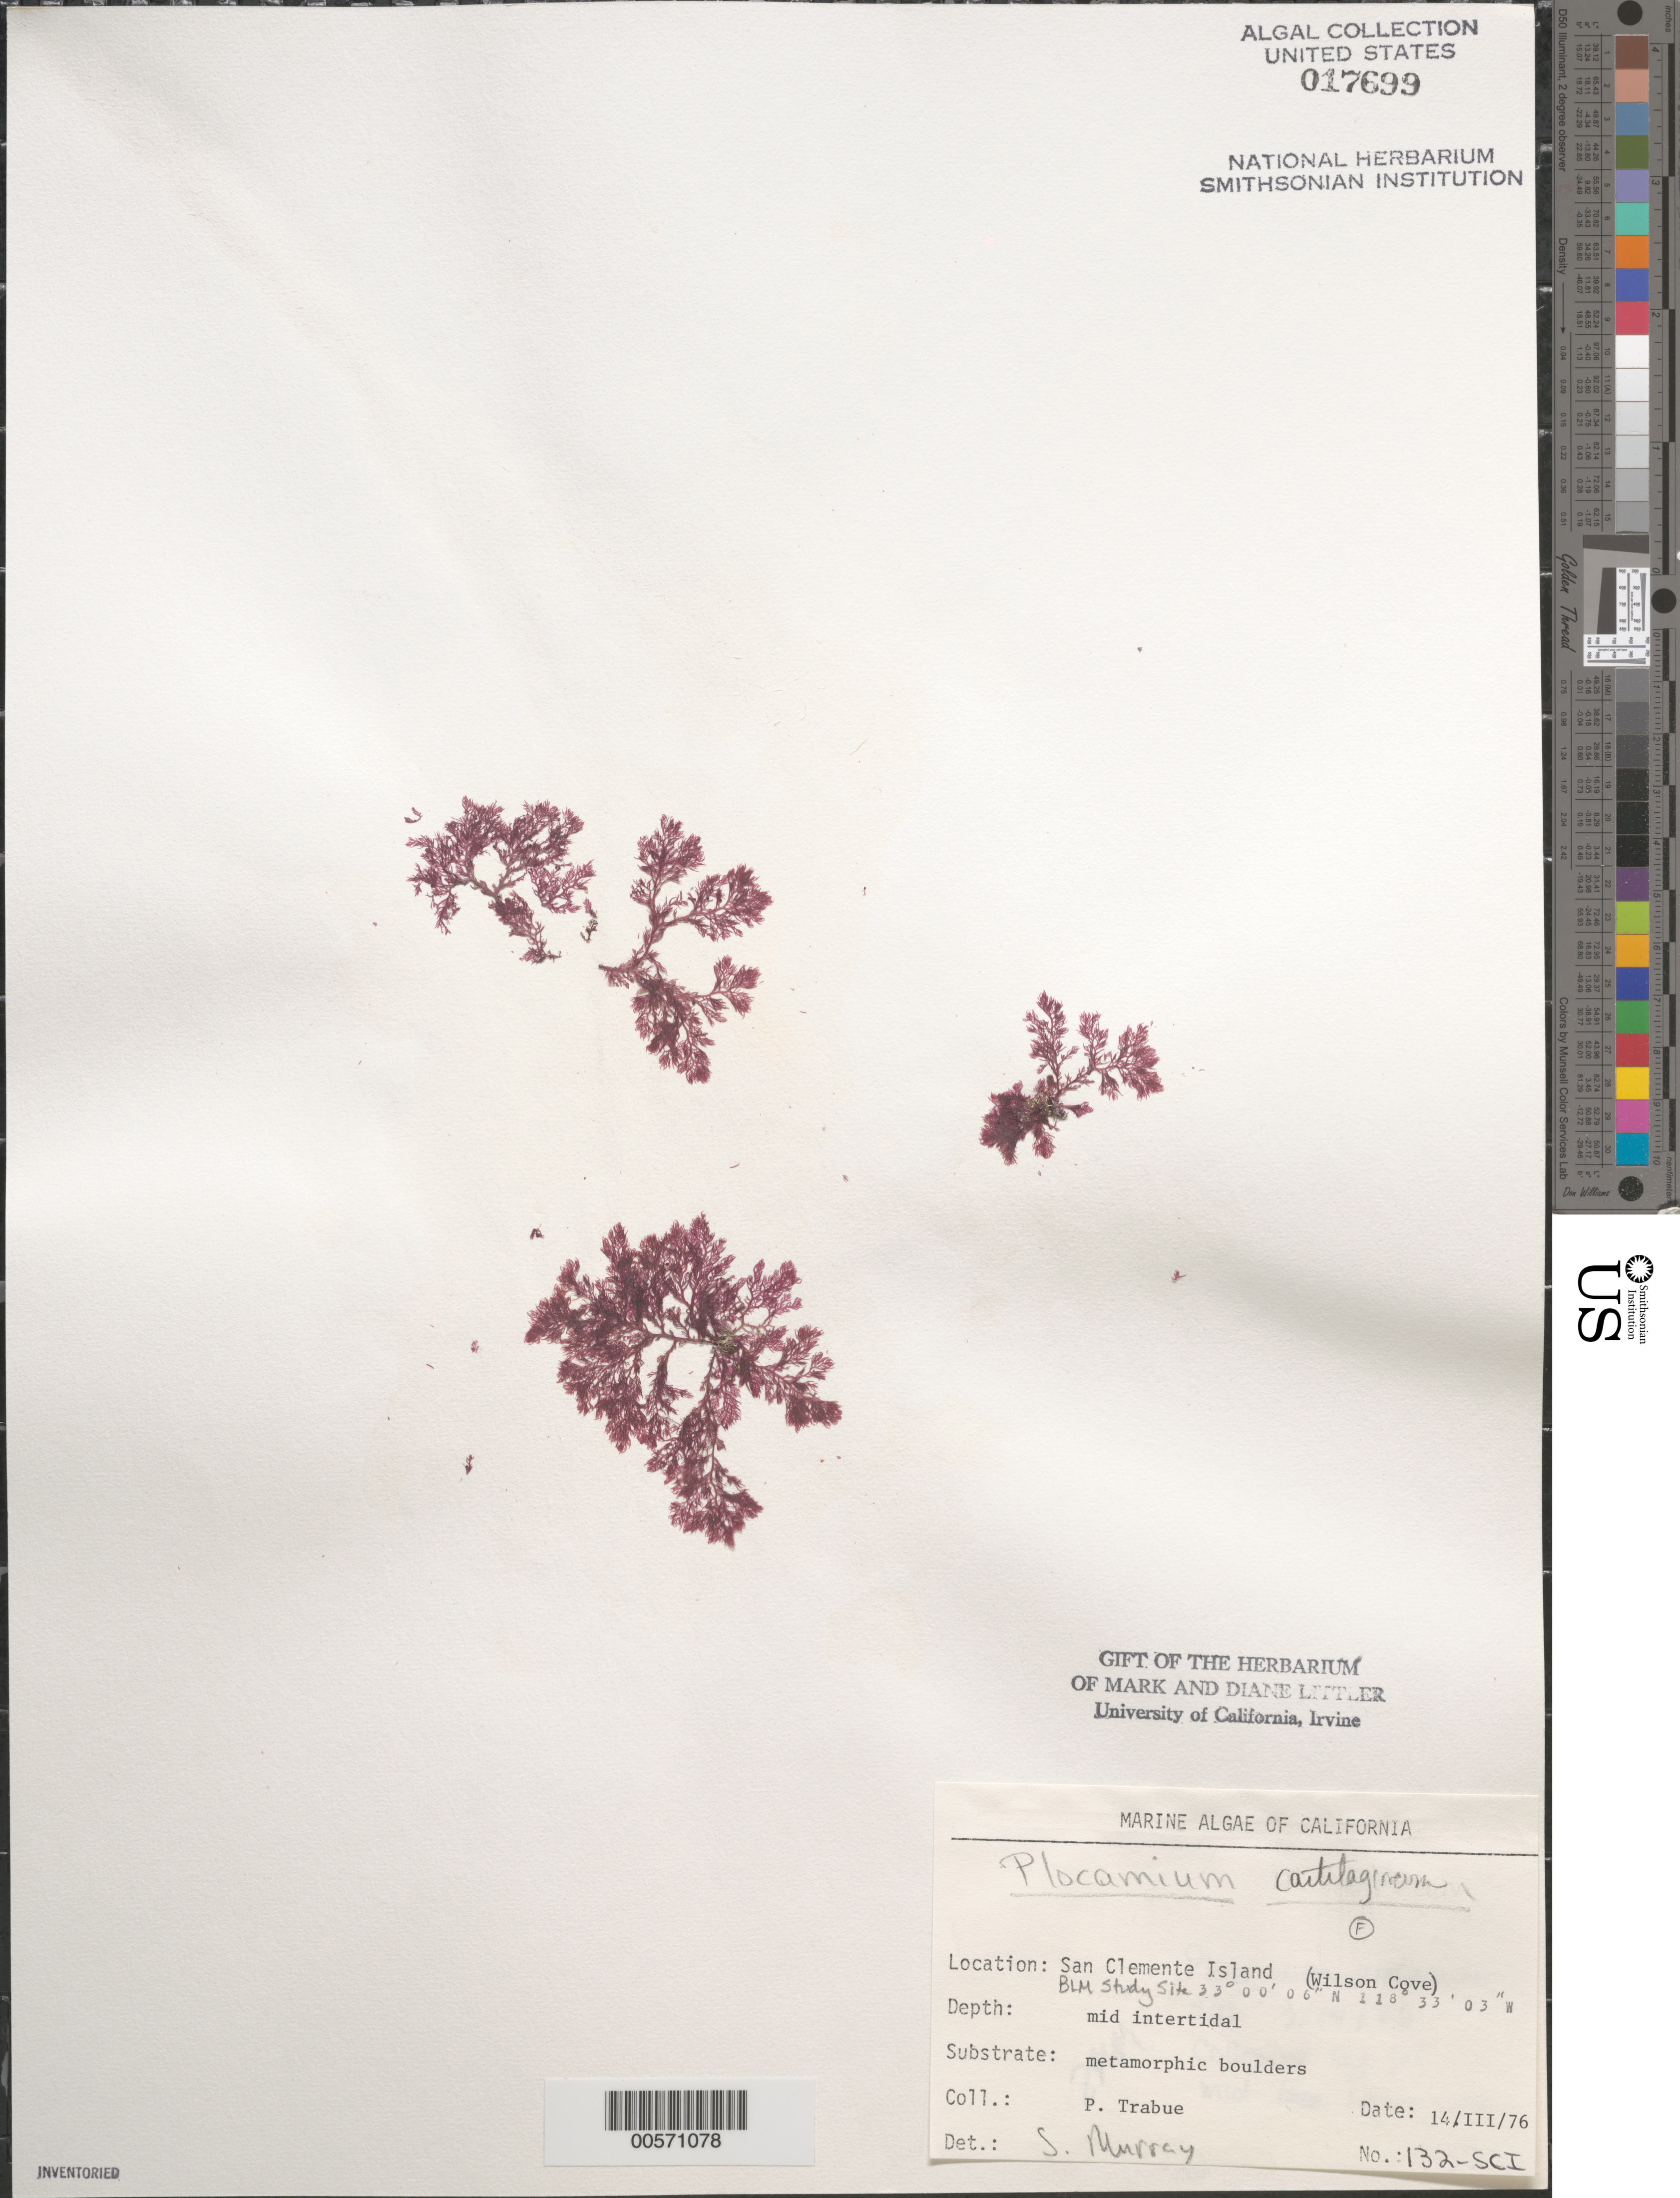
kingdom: Plantae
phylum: Rhodophyta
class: Florideophyceae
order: Plocamiales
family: Plocamiaceae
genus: Plocamium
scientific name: Plocamium cartilagineum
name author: (L.) P.S. Dixon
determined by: Murray, S. N.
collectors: P. J. Trabue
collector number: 132-SCI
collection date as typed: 14 Mar 1976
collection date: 1976-03-14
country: United States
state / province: California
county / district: Los Angeles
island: San Clemente Island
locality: Wilson Cove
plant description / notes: BLM-SOCALBIGHT Rocky Intertidal Survey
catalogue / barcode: US 17699